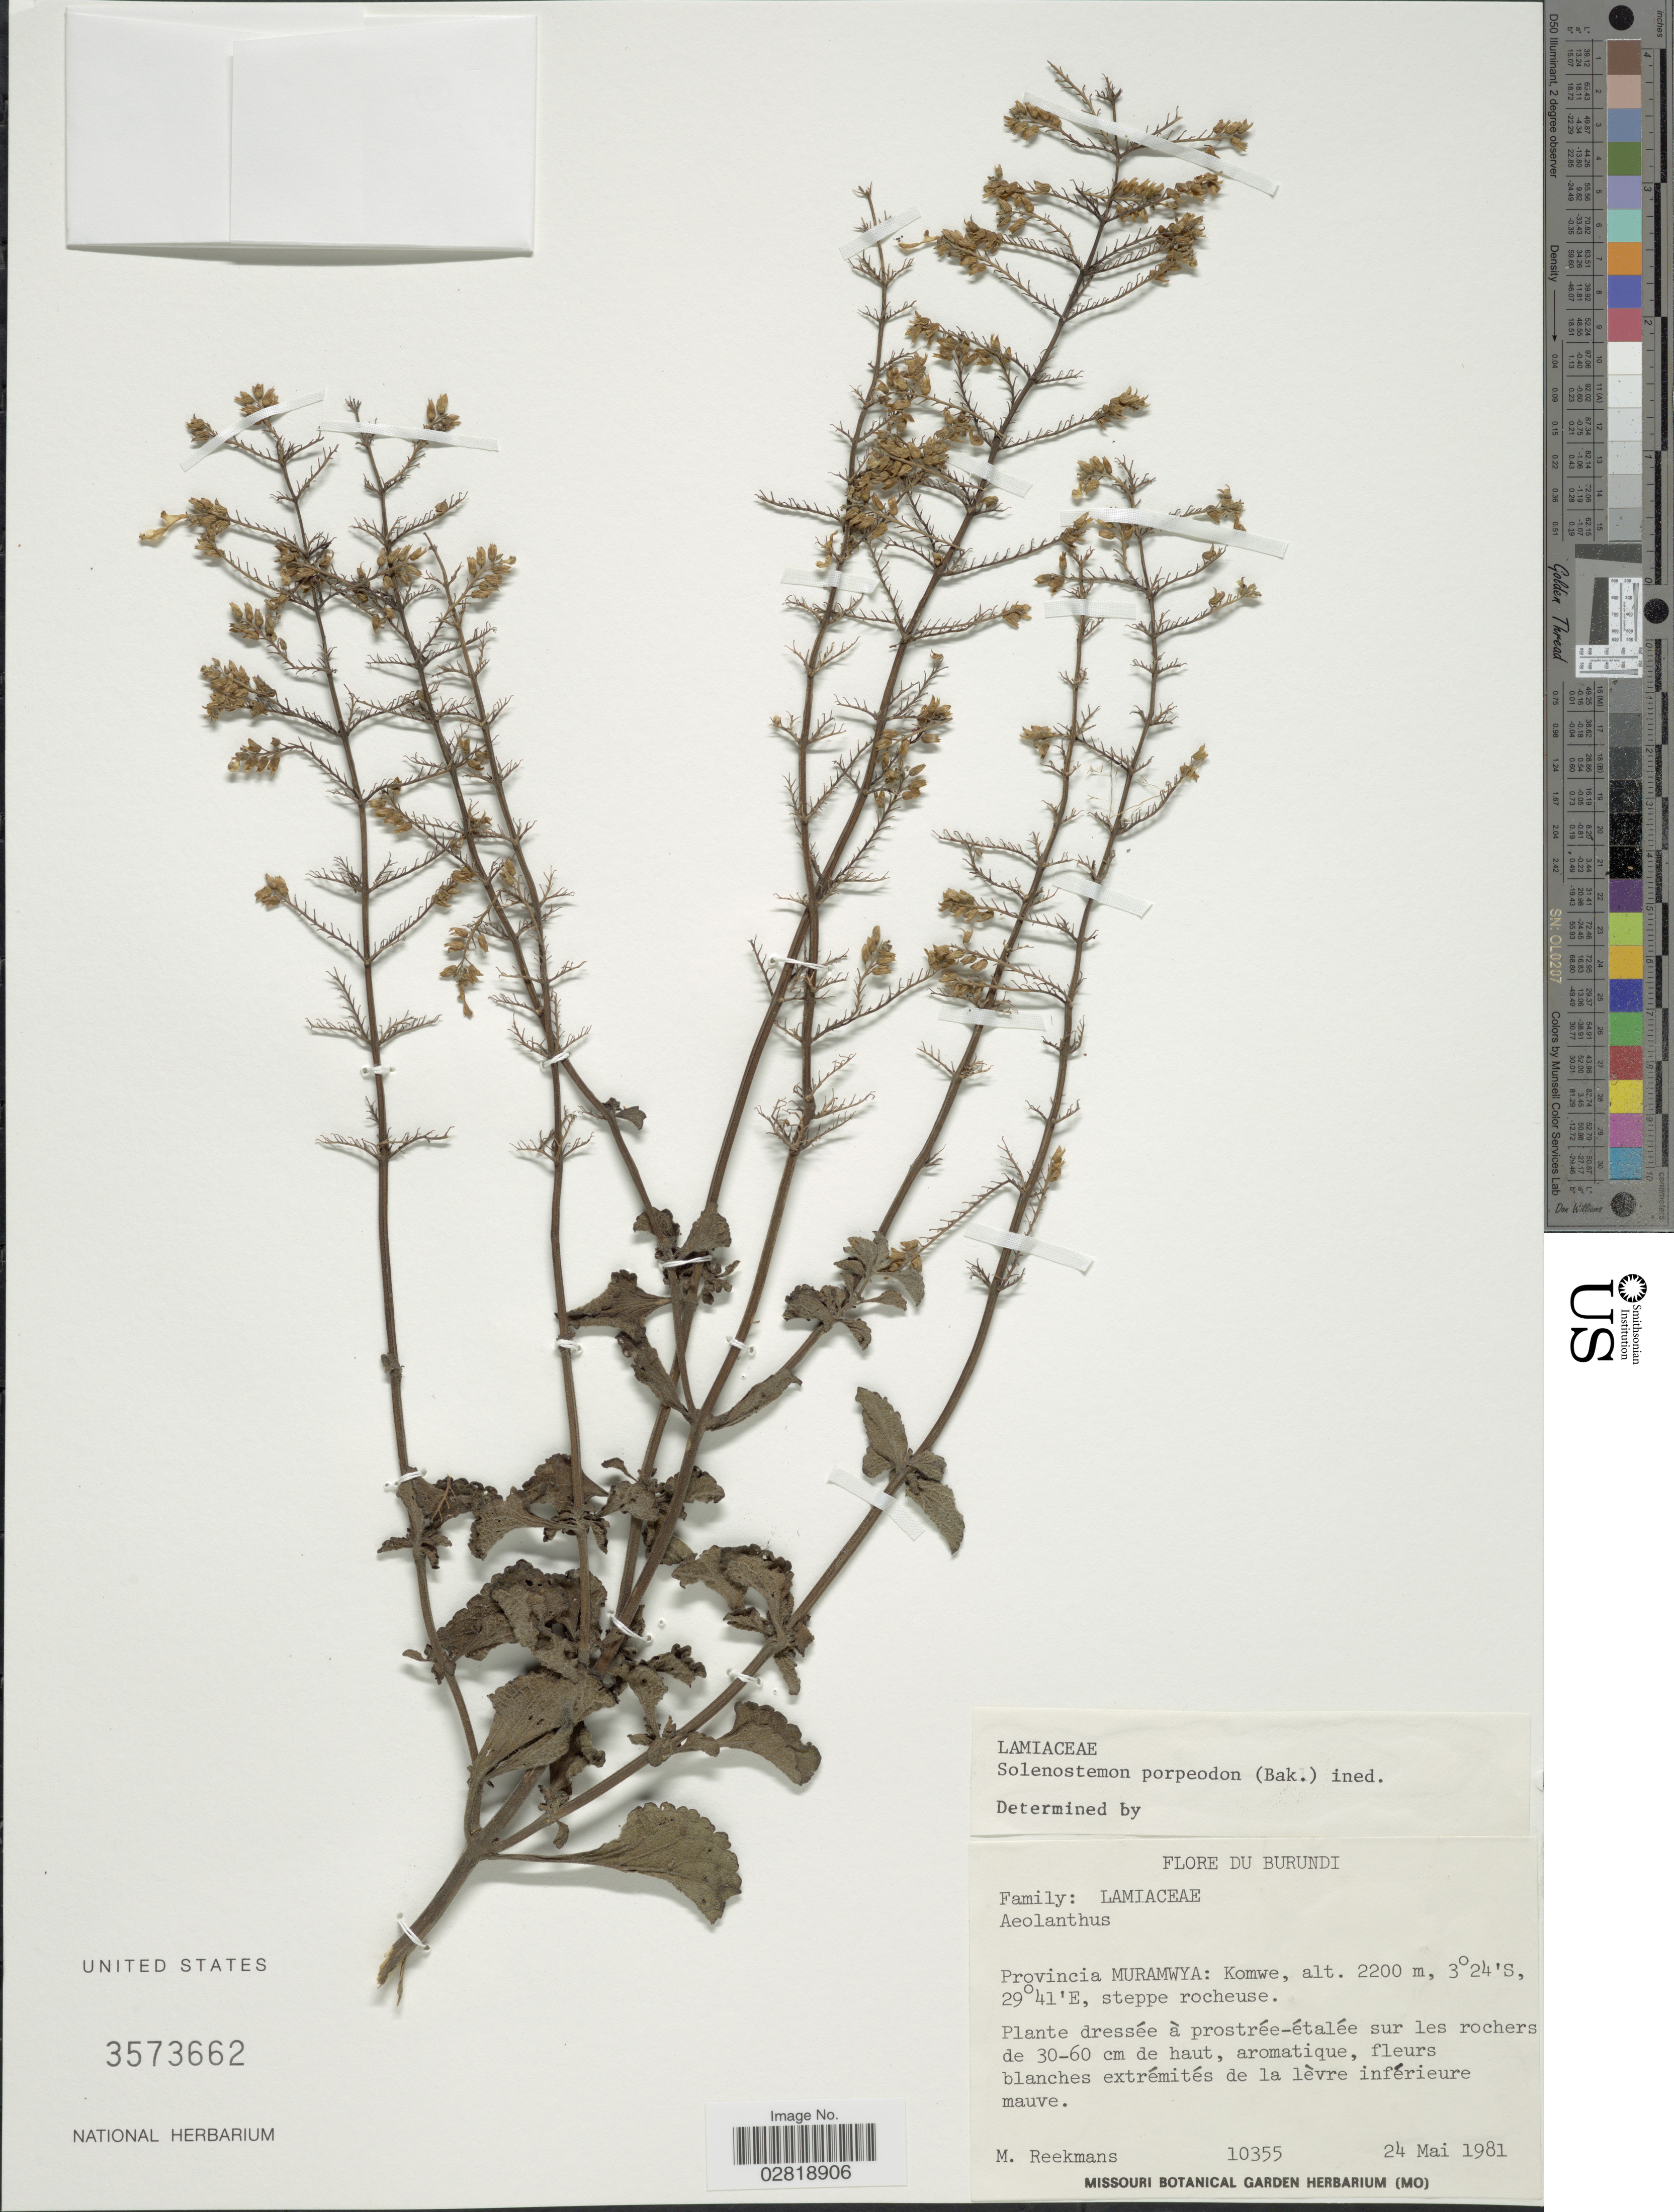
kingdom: Plantae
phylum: Tracheophyta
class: Magnoliopsida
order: Lamiales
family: Lamiaceae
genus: Solenostemon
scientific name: Solenostemon porpeodon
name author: (Baker) J.K. Morton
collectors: M. Reekmans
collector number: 10355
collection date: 1981-05-24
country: Burundi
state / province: Muramvya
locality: Provincia Muramwya. Komwe.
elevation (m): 2200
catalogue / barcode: US 3573662